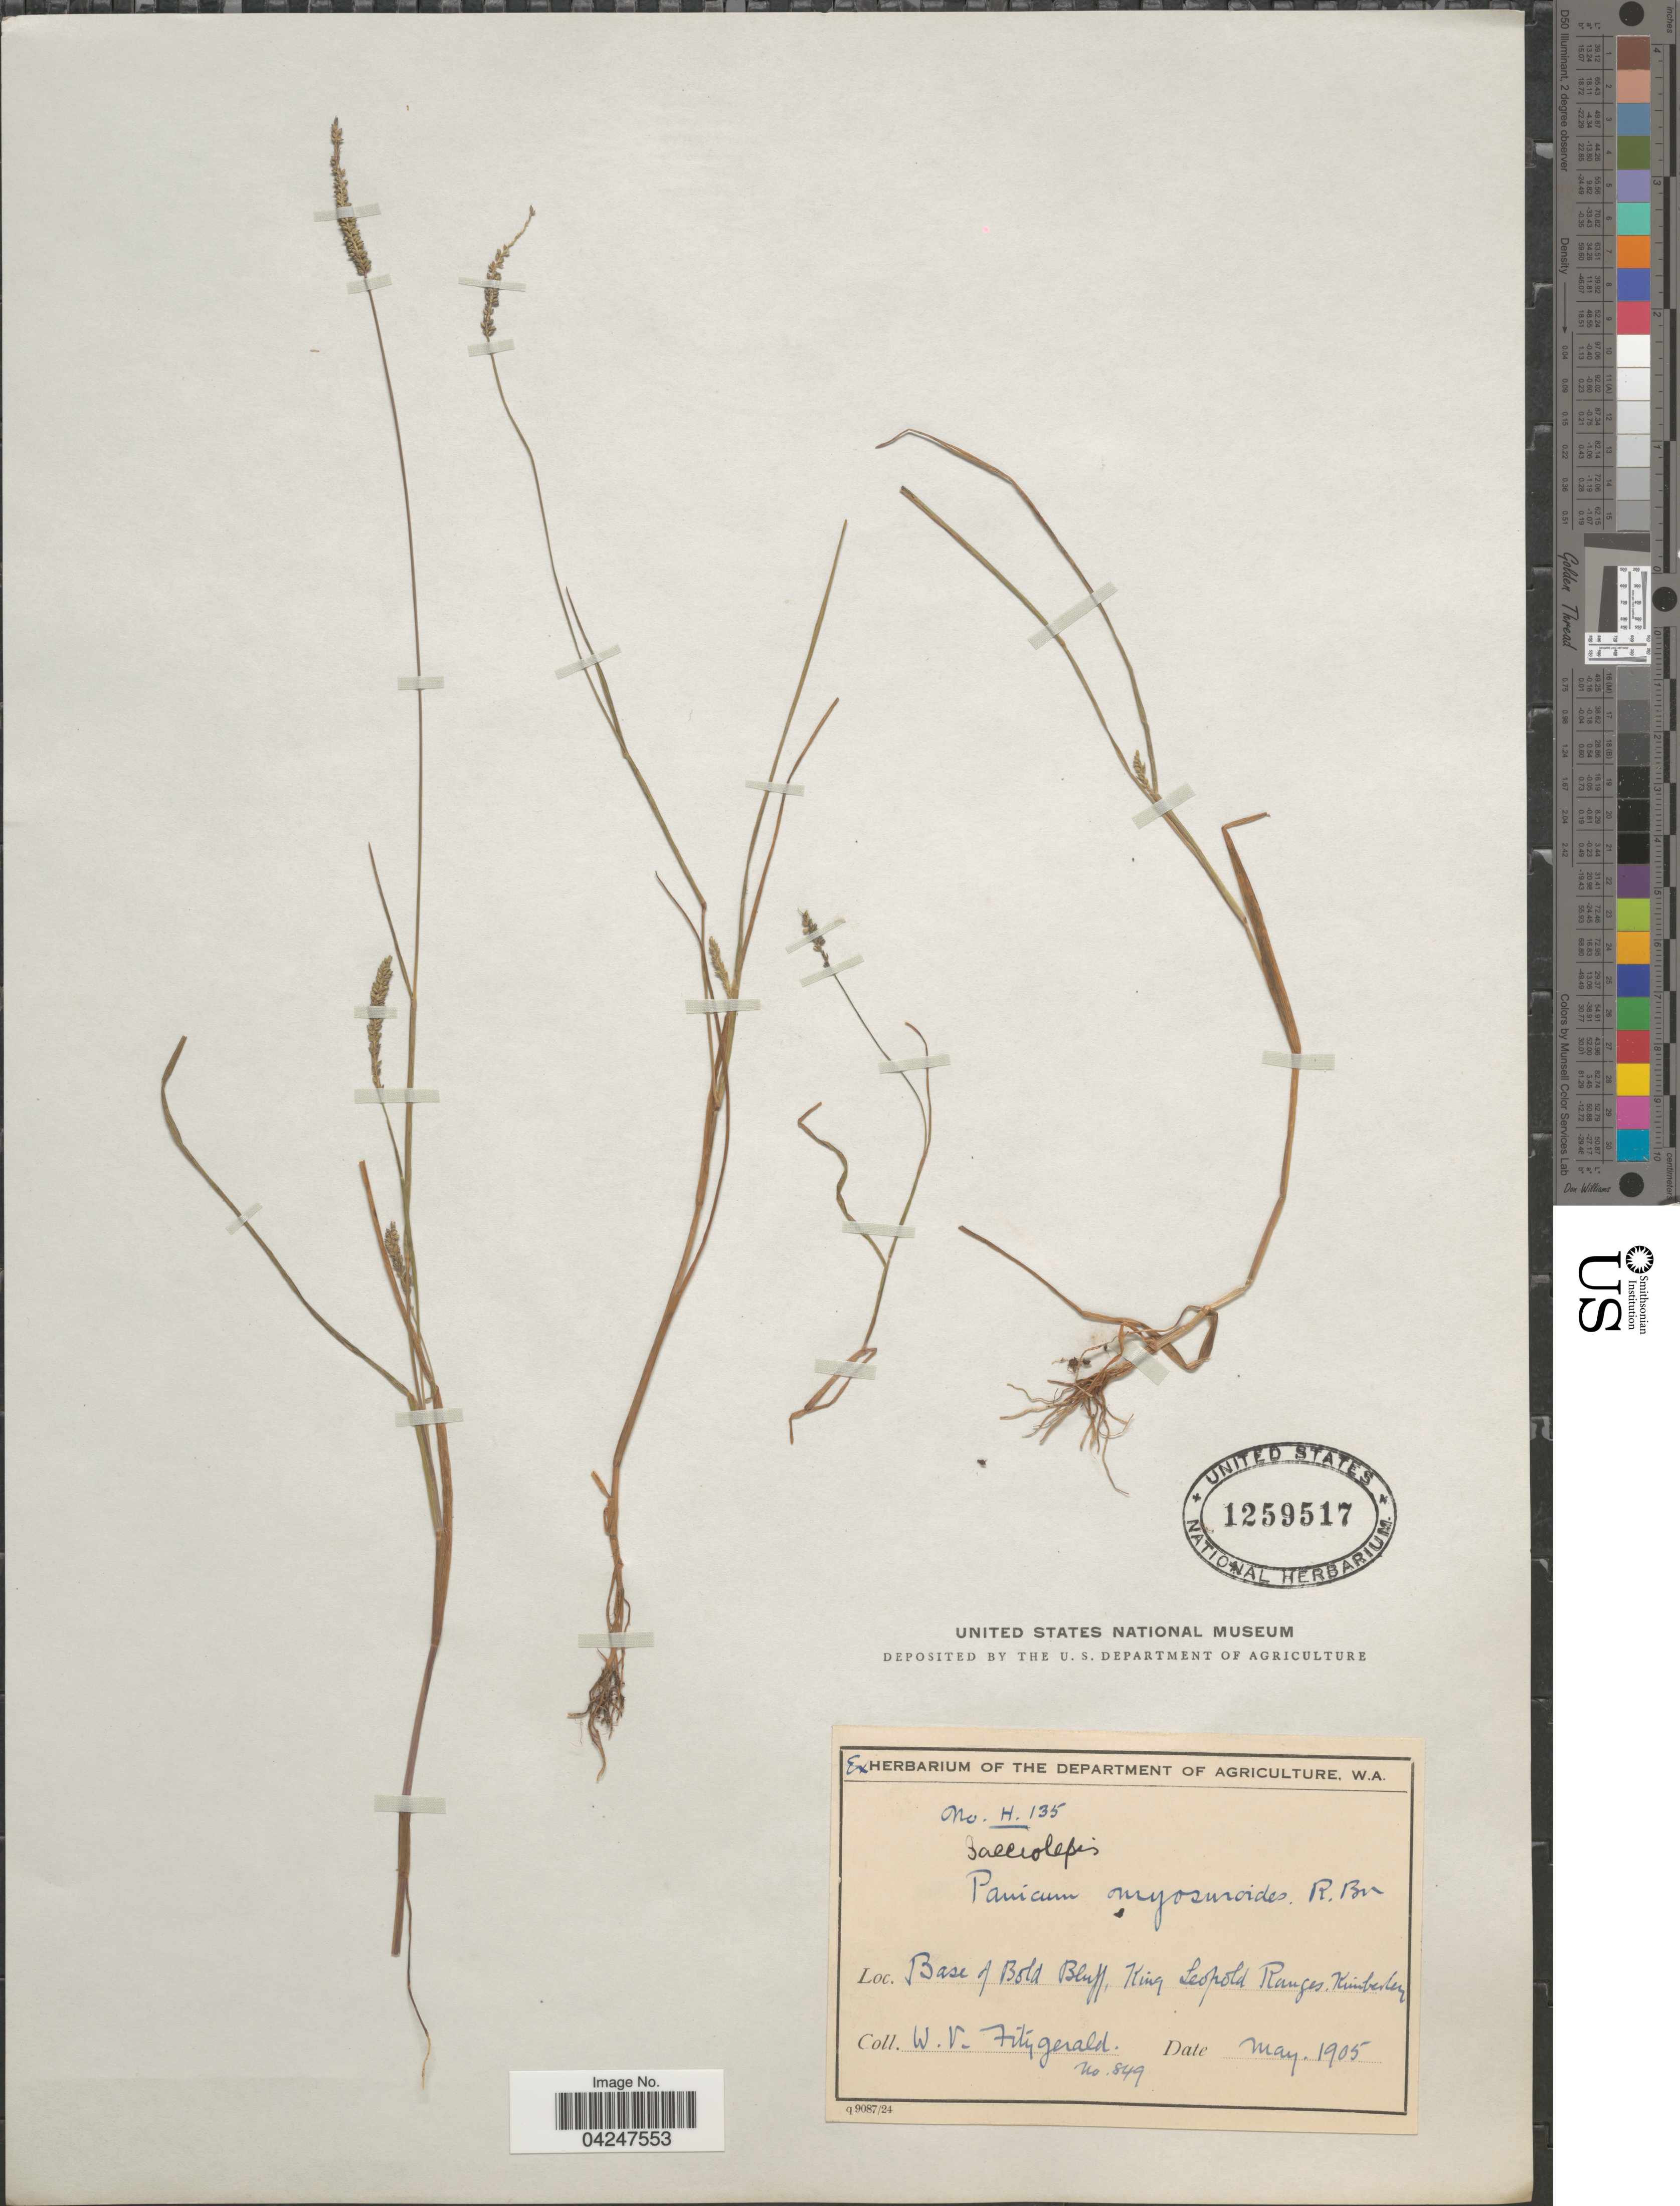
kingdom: Plantae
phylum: Tracheophyta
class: Liliopsida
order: Poales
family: Poaceae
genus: Sacciolepis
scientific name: Sacciolepis myosuroides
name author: (R. Br.) Chase ex E.G. Camus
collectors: W. Fitzgerald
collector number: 849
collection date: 1905-05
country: Australia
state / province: Western Australia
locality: Base of Bold Bluff, King Leopold Ranges, Kimberley.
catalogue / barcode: US 1259517